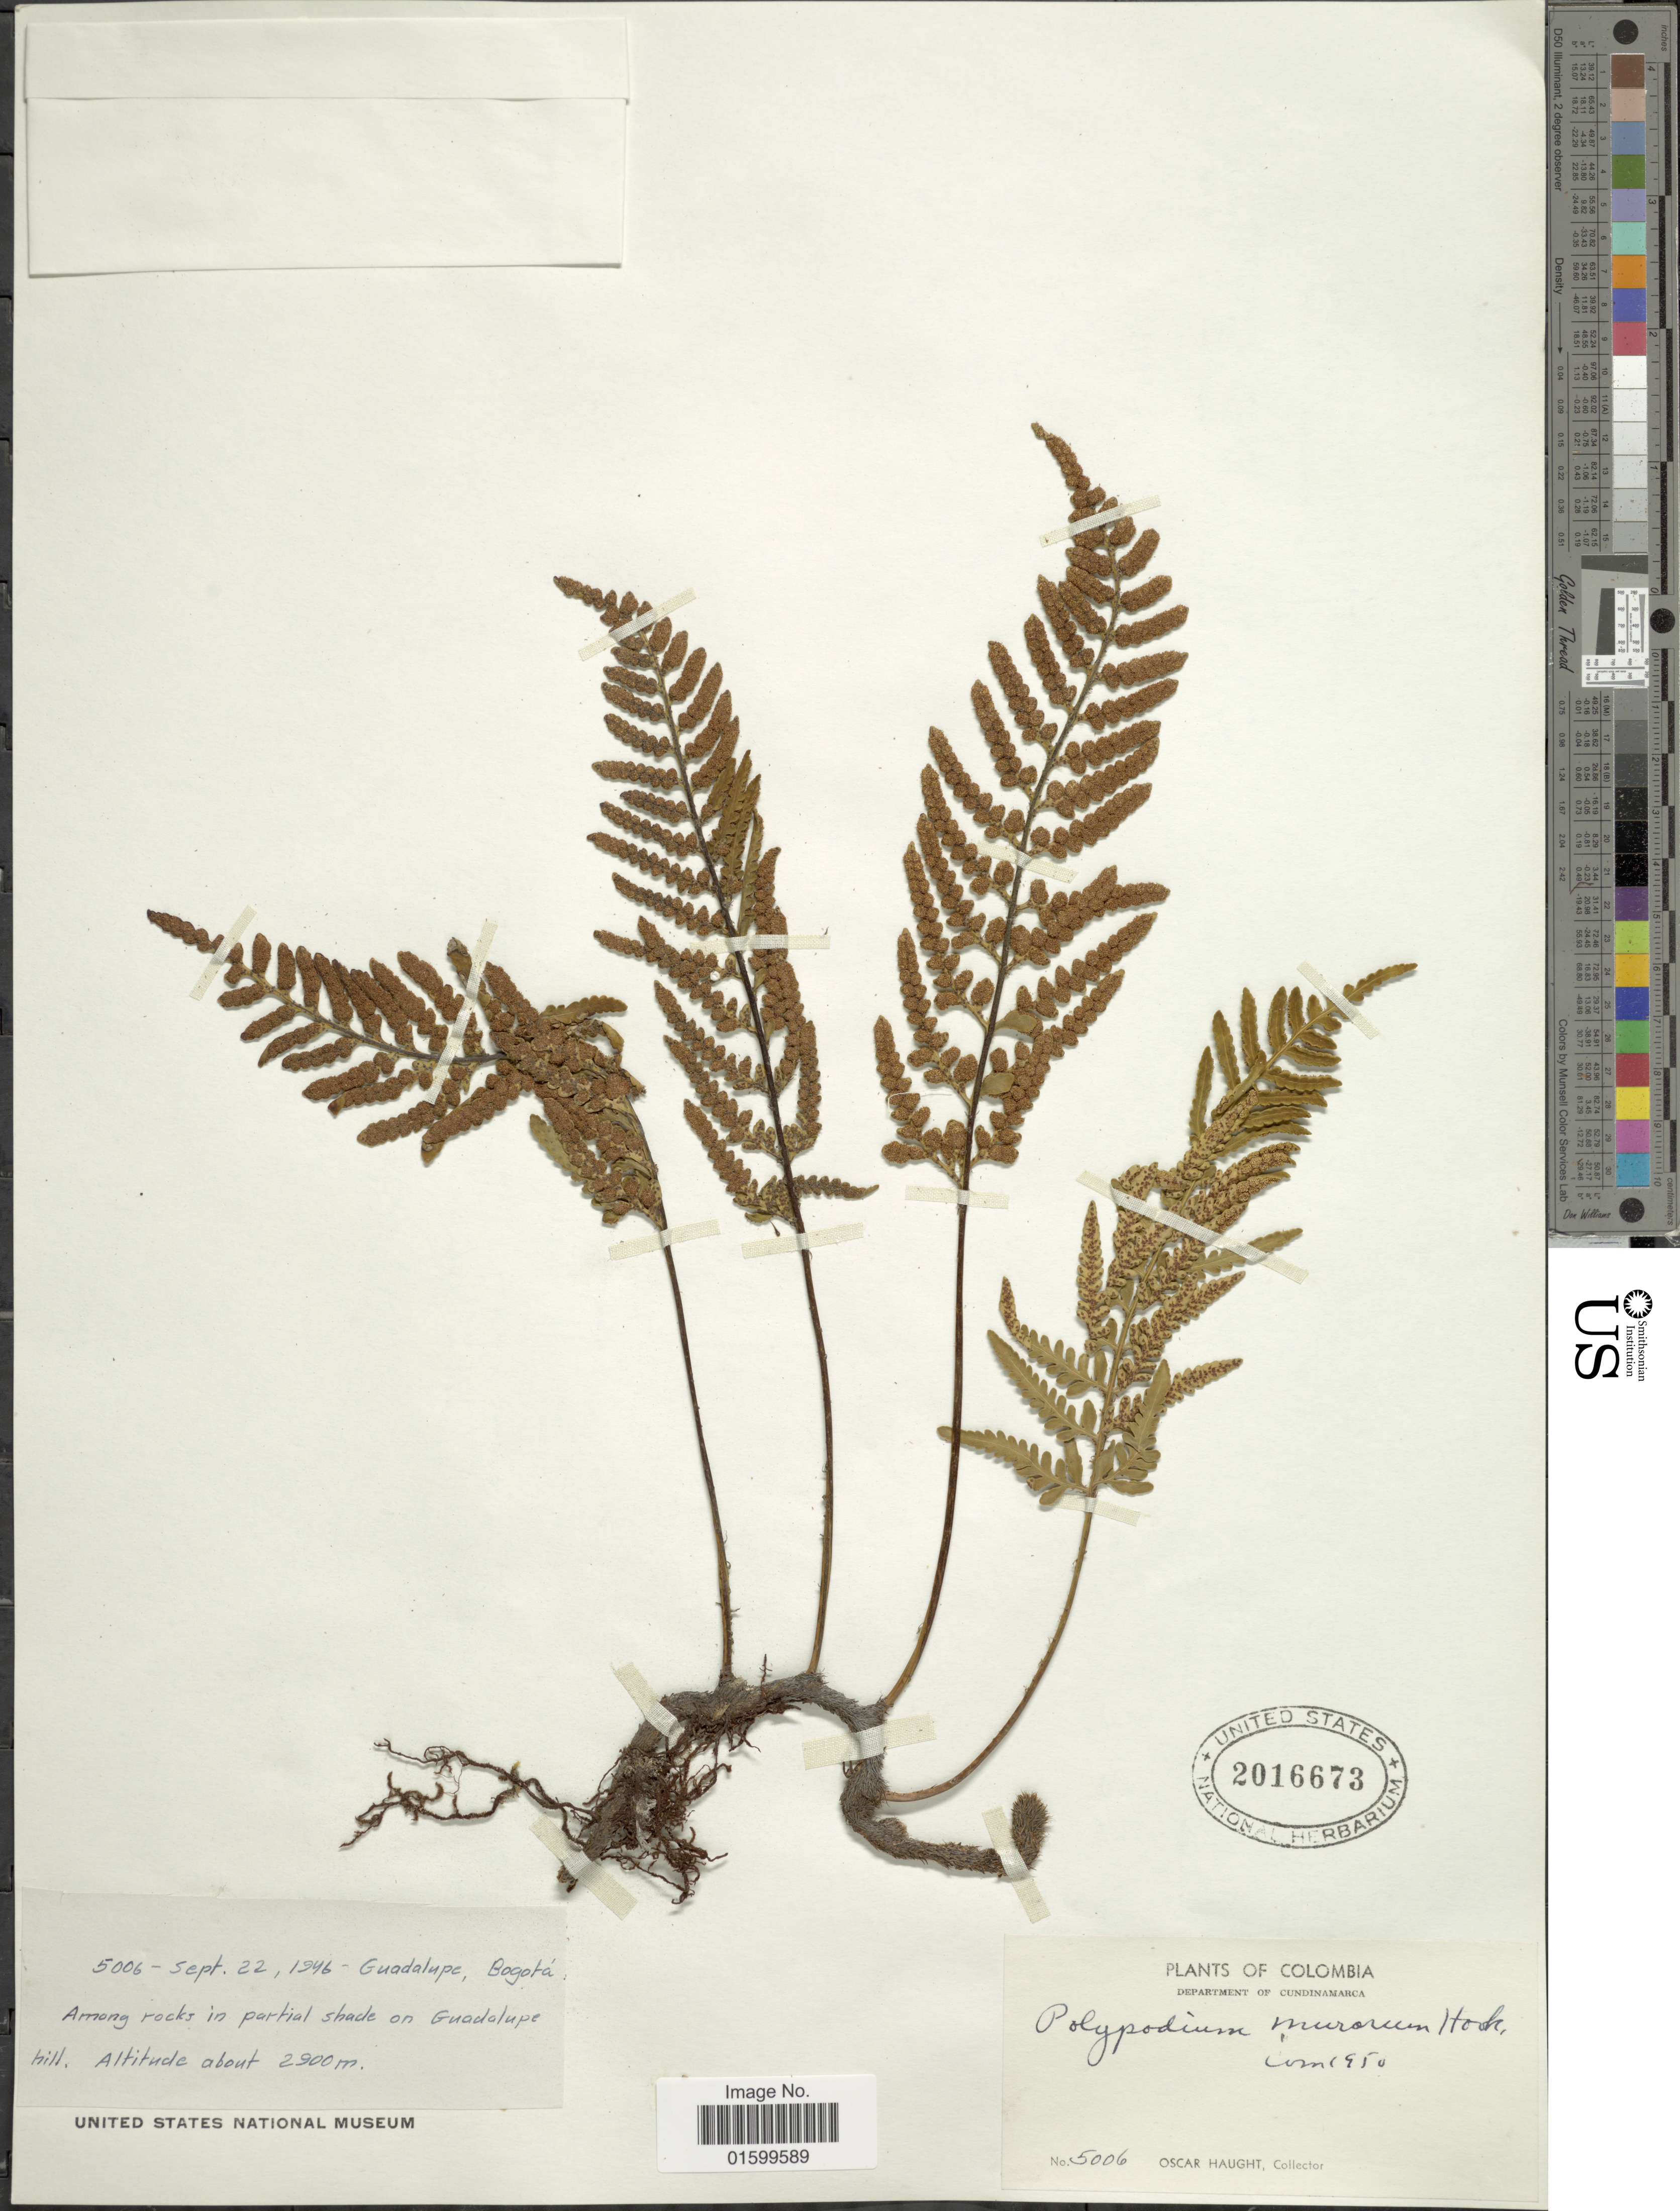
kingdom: Plantae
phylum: Tracheophyta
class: Polypodiopsida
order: Polypodiales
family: Polypodiaceae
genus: Pleopeltis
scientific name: Pleopeltis murorum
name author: (Hook.) A.R. Sm. & Tejero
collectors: O. Haught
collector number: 5006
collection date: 1946-09-22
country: Colombia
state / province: Cundinamarca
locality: Department of Cundinamarca, Guadalupe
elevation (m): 2900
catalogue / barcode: US 2016673